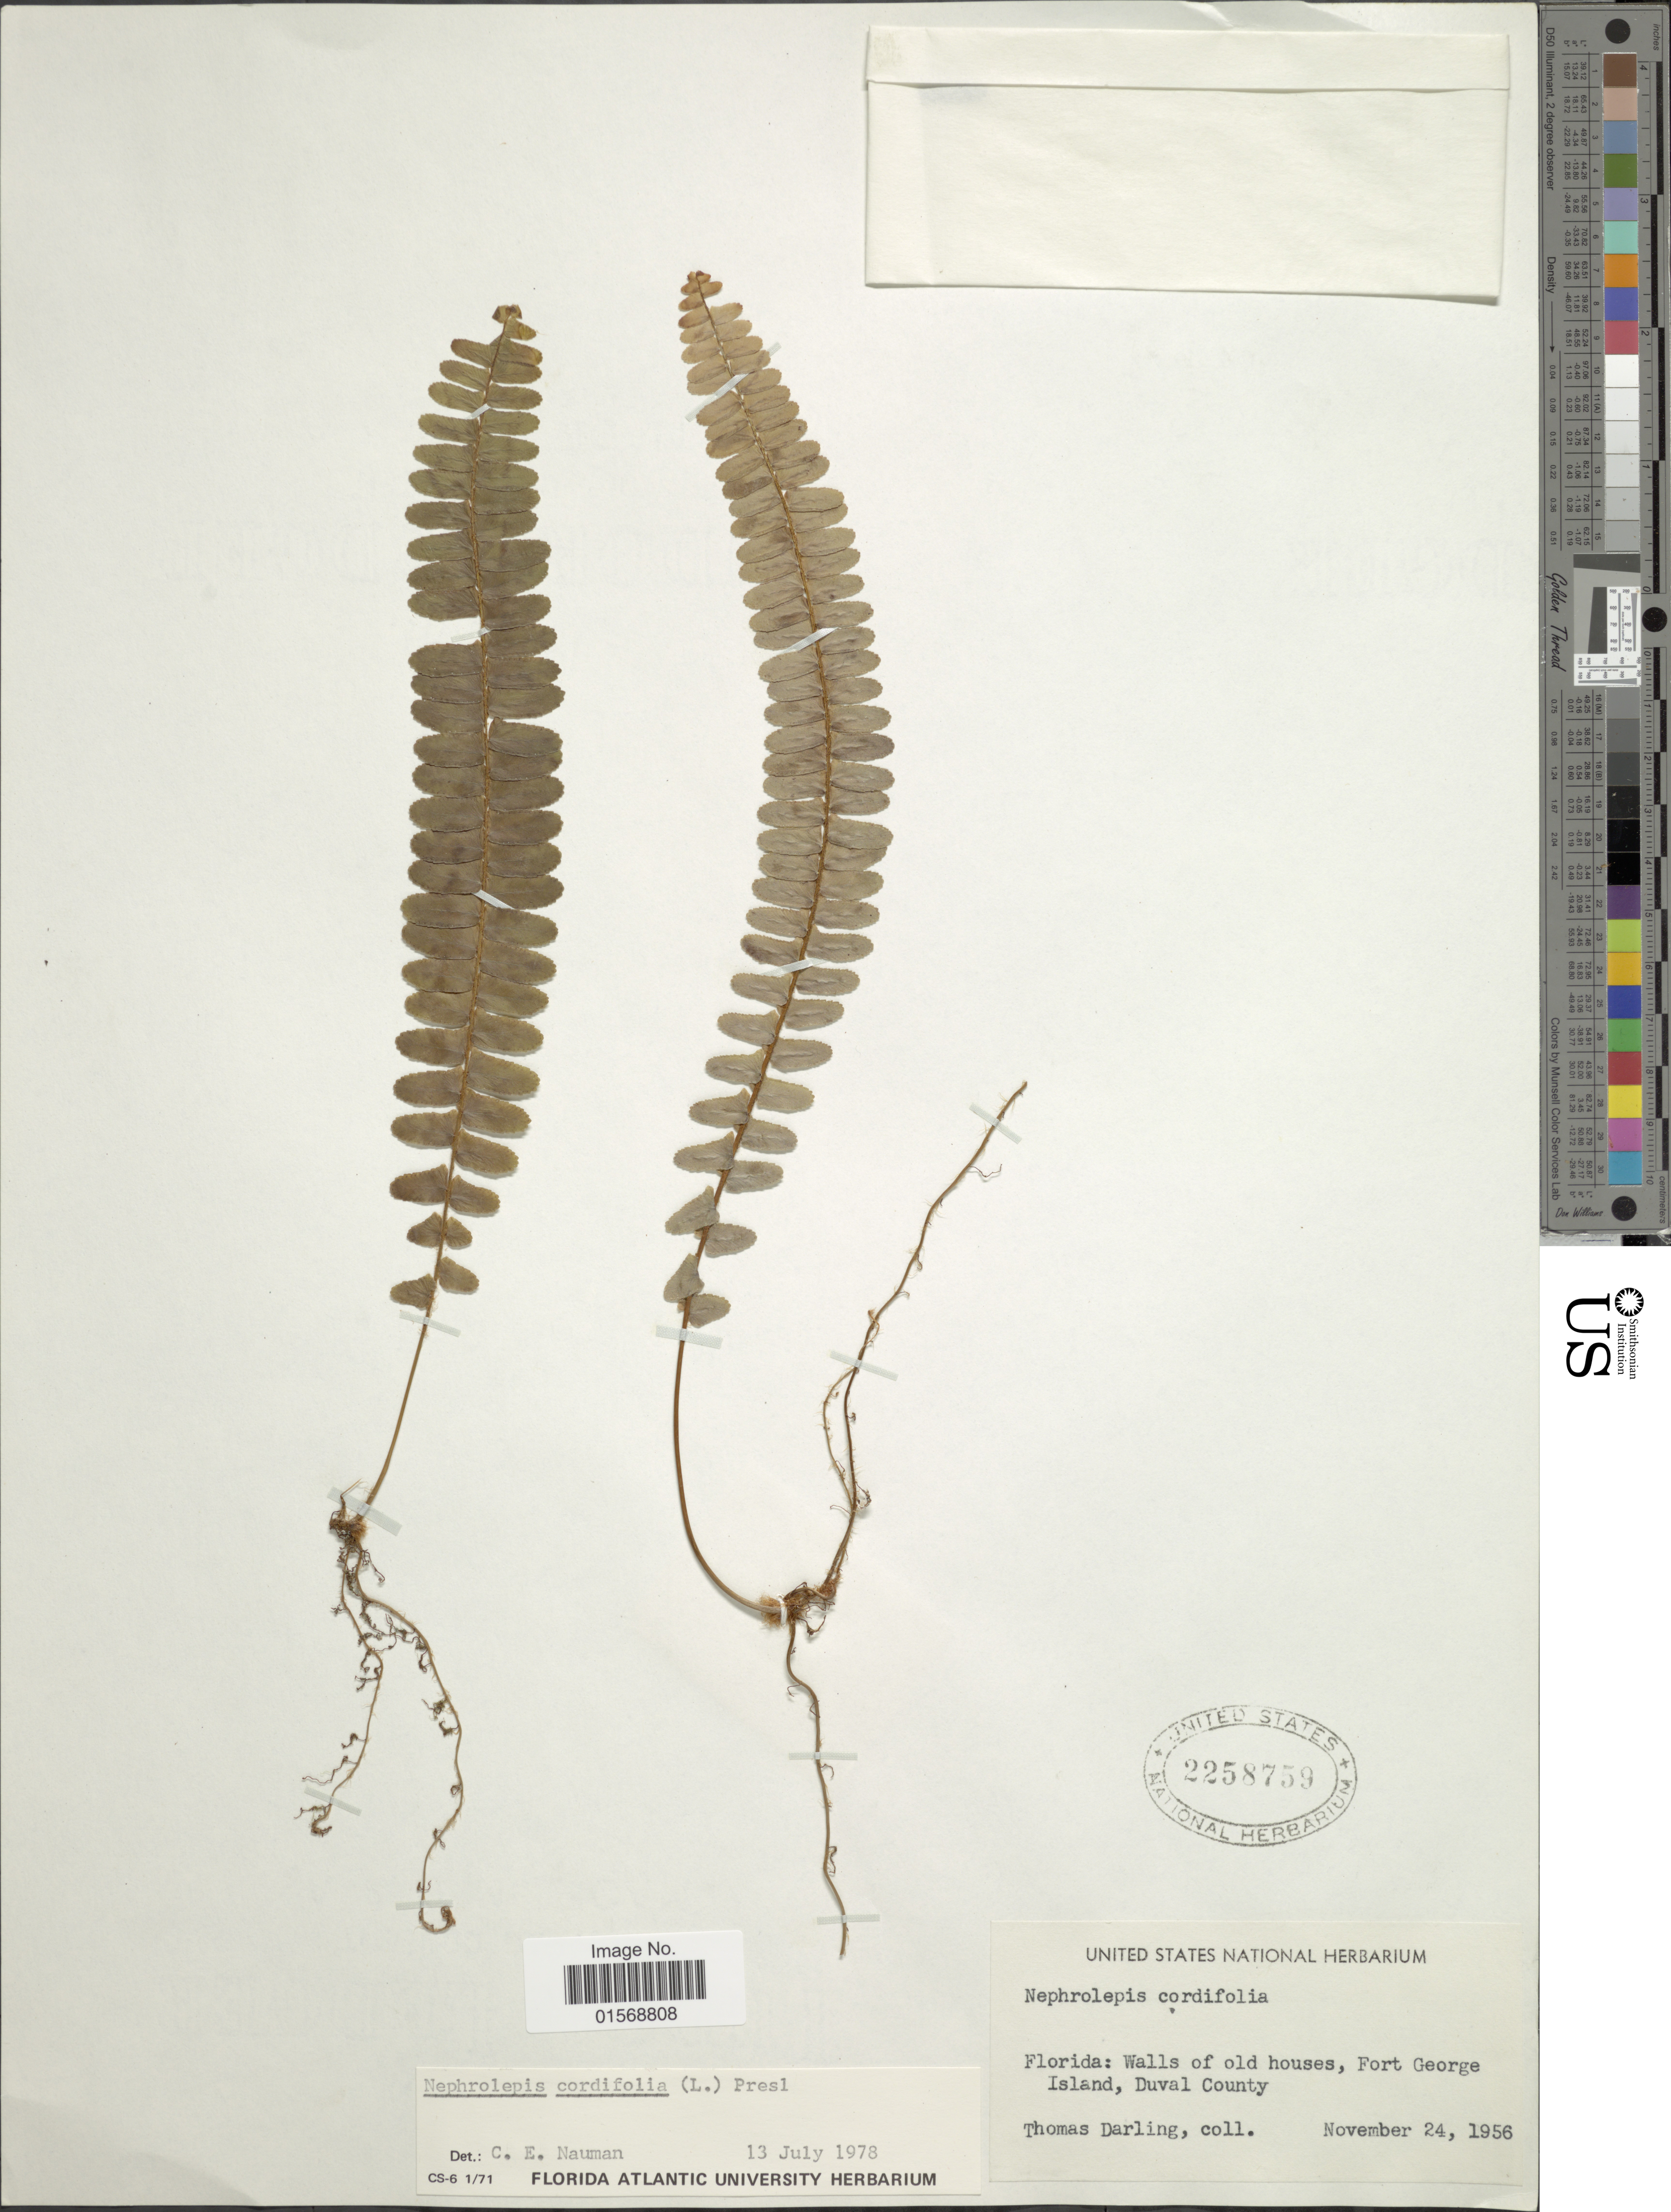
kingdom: Plantae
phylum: Tracheophyta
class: Polypodiopsida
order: Polypodiales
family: Nephrolepidaceae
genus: Nephrolepis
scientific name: Nephrolepis cordifolia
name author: (L.) C. Presl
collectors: T. Darling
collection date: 1956-11-24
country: United States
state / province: Florida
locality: Florida: Walls of old houses, Fort George Island, Duval County.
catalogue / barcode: US 2258759